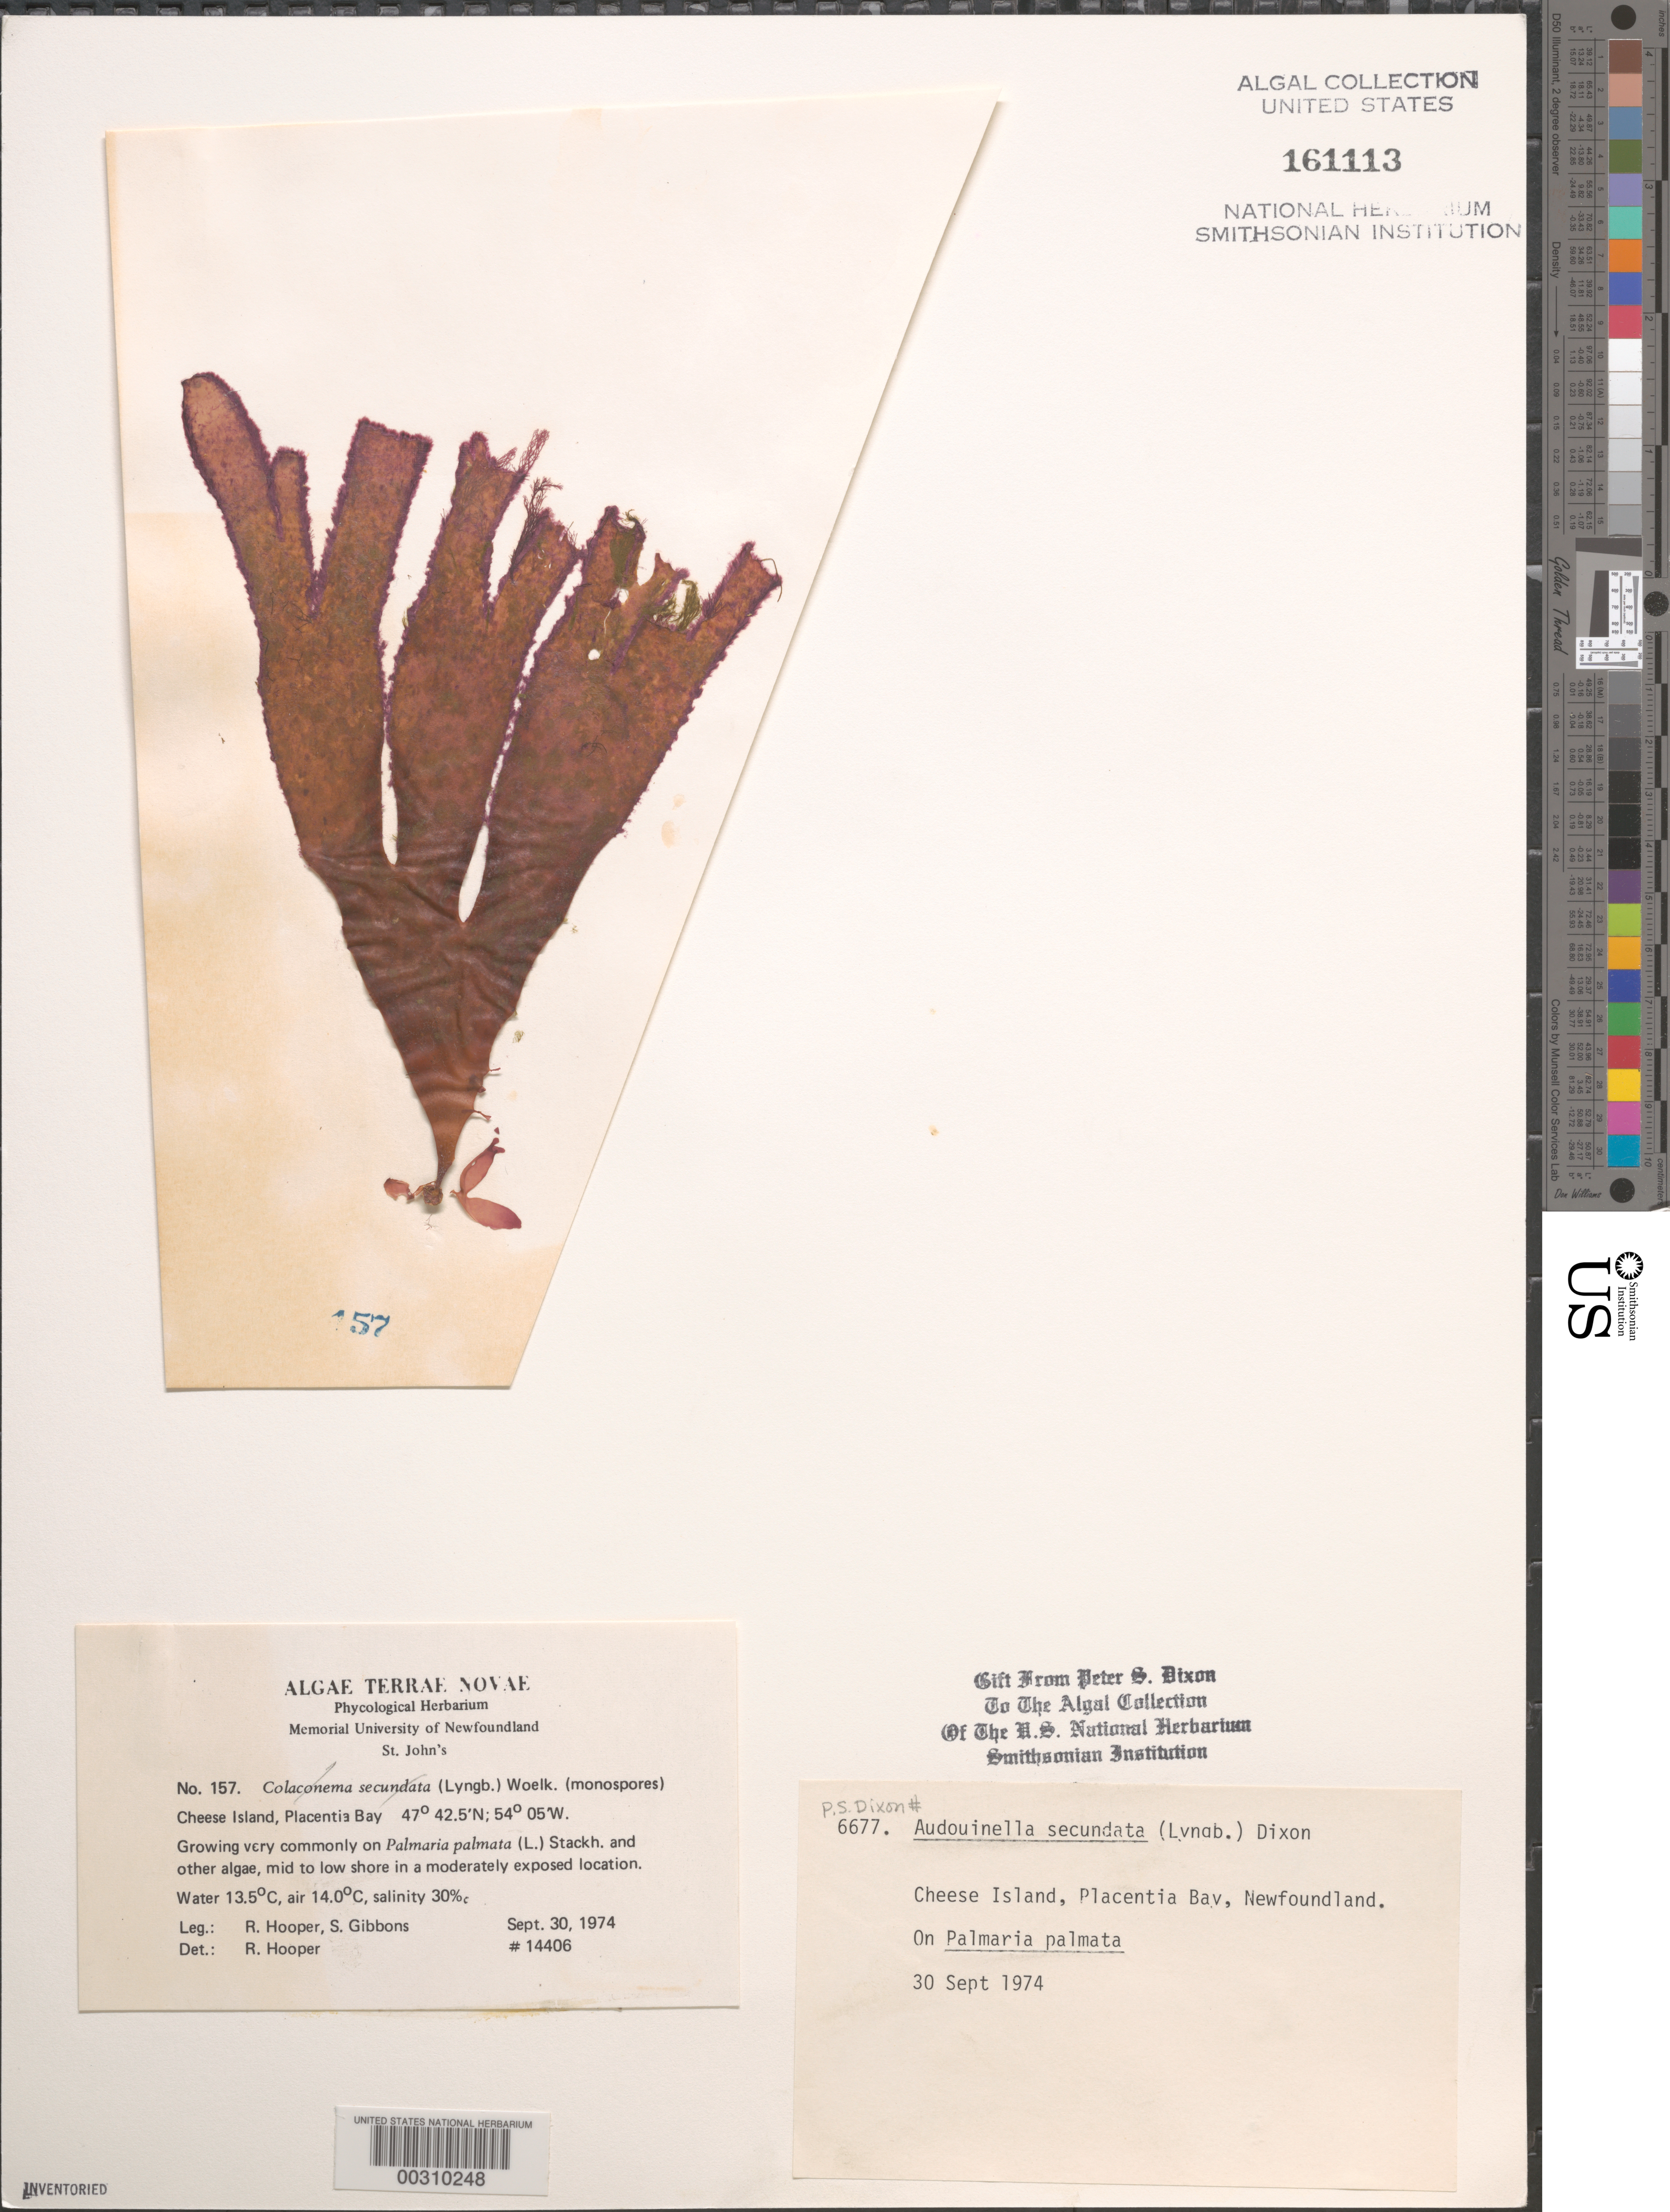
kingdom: Plantae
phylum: Rhodophyta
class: Florideophyceae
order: Acrochaetiales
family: Acrochaetiaceae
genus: Acrochaetium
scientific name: Acrochaetium secundatum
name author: (Lyngb.) Näg. in Näg. & C. Cramer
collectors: R. G. Hooper & S. Gibbons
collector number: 14406 & PSD 6677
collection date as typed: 30 Sep 1974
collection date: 1974-09-30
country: Canada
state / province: Newfoundland and Labrador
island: Cheese Island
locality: Placentia Bay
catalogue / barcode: US 161113